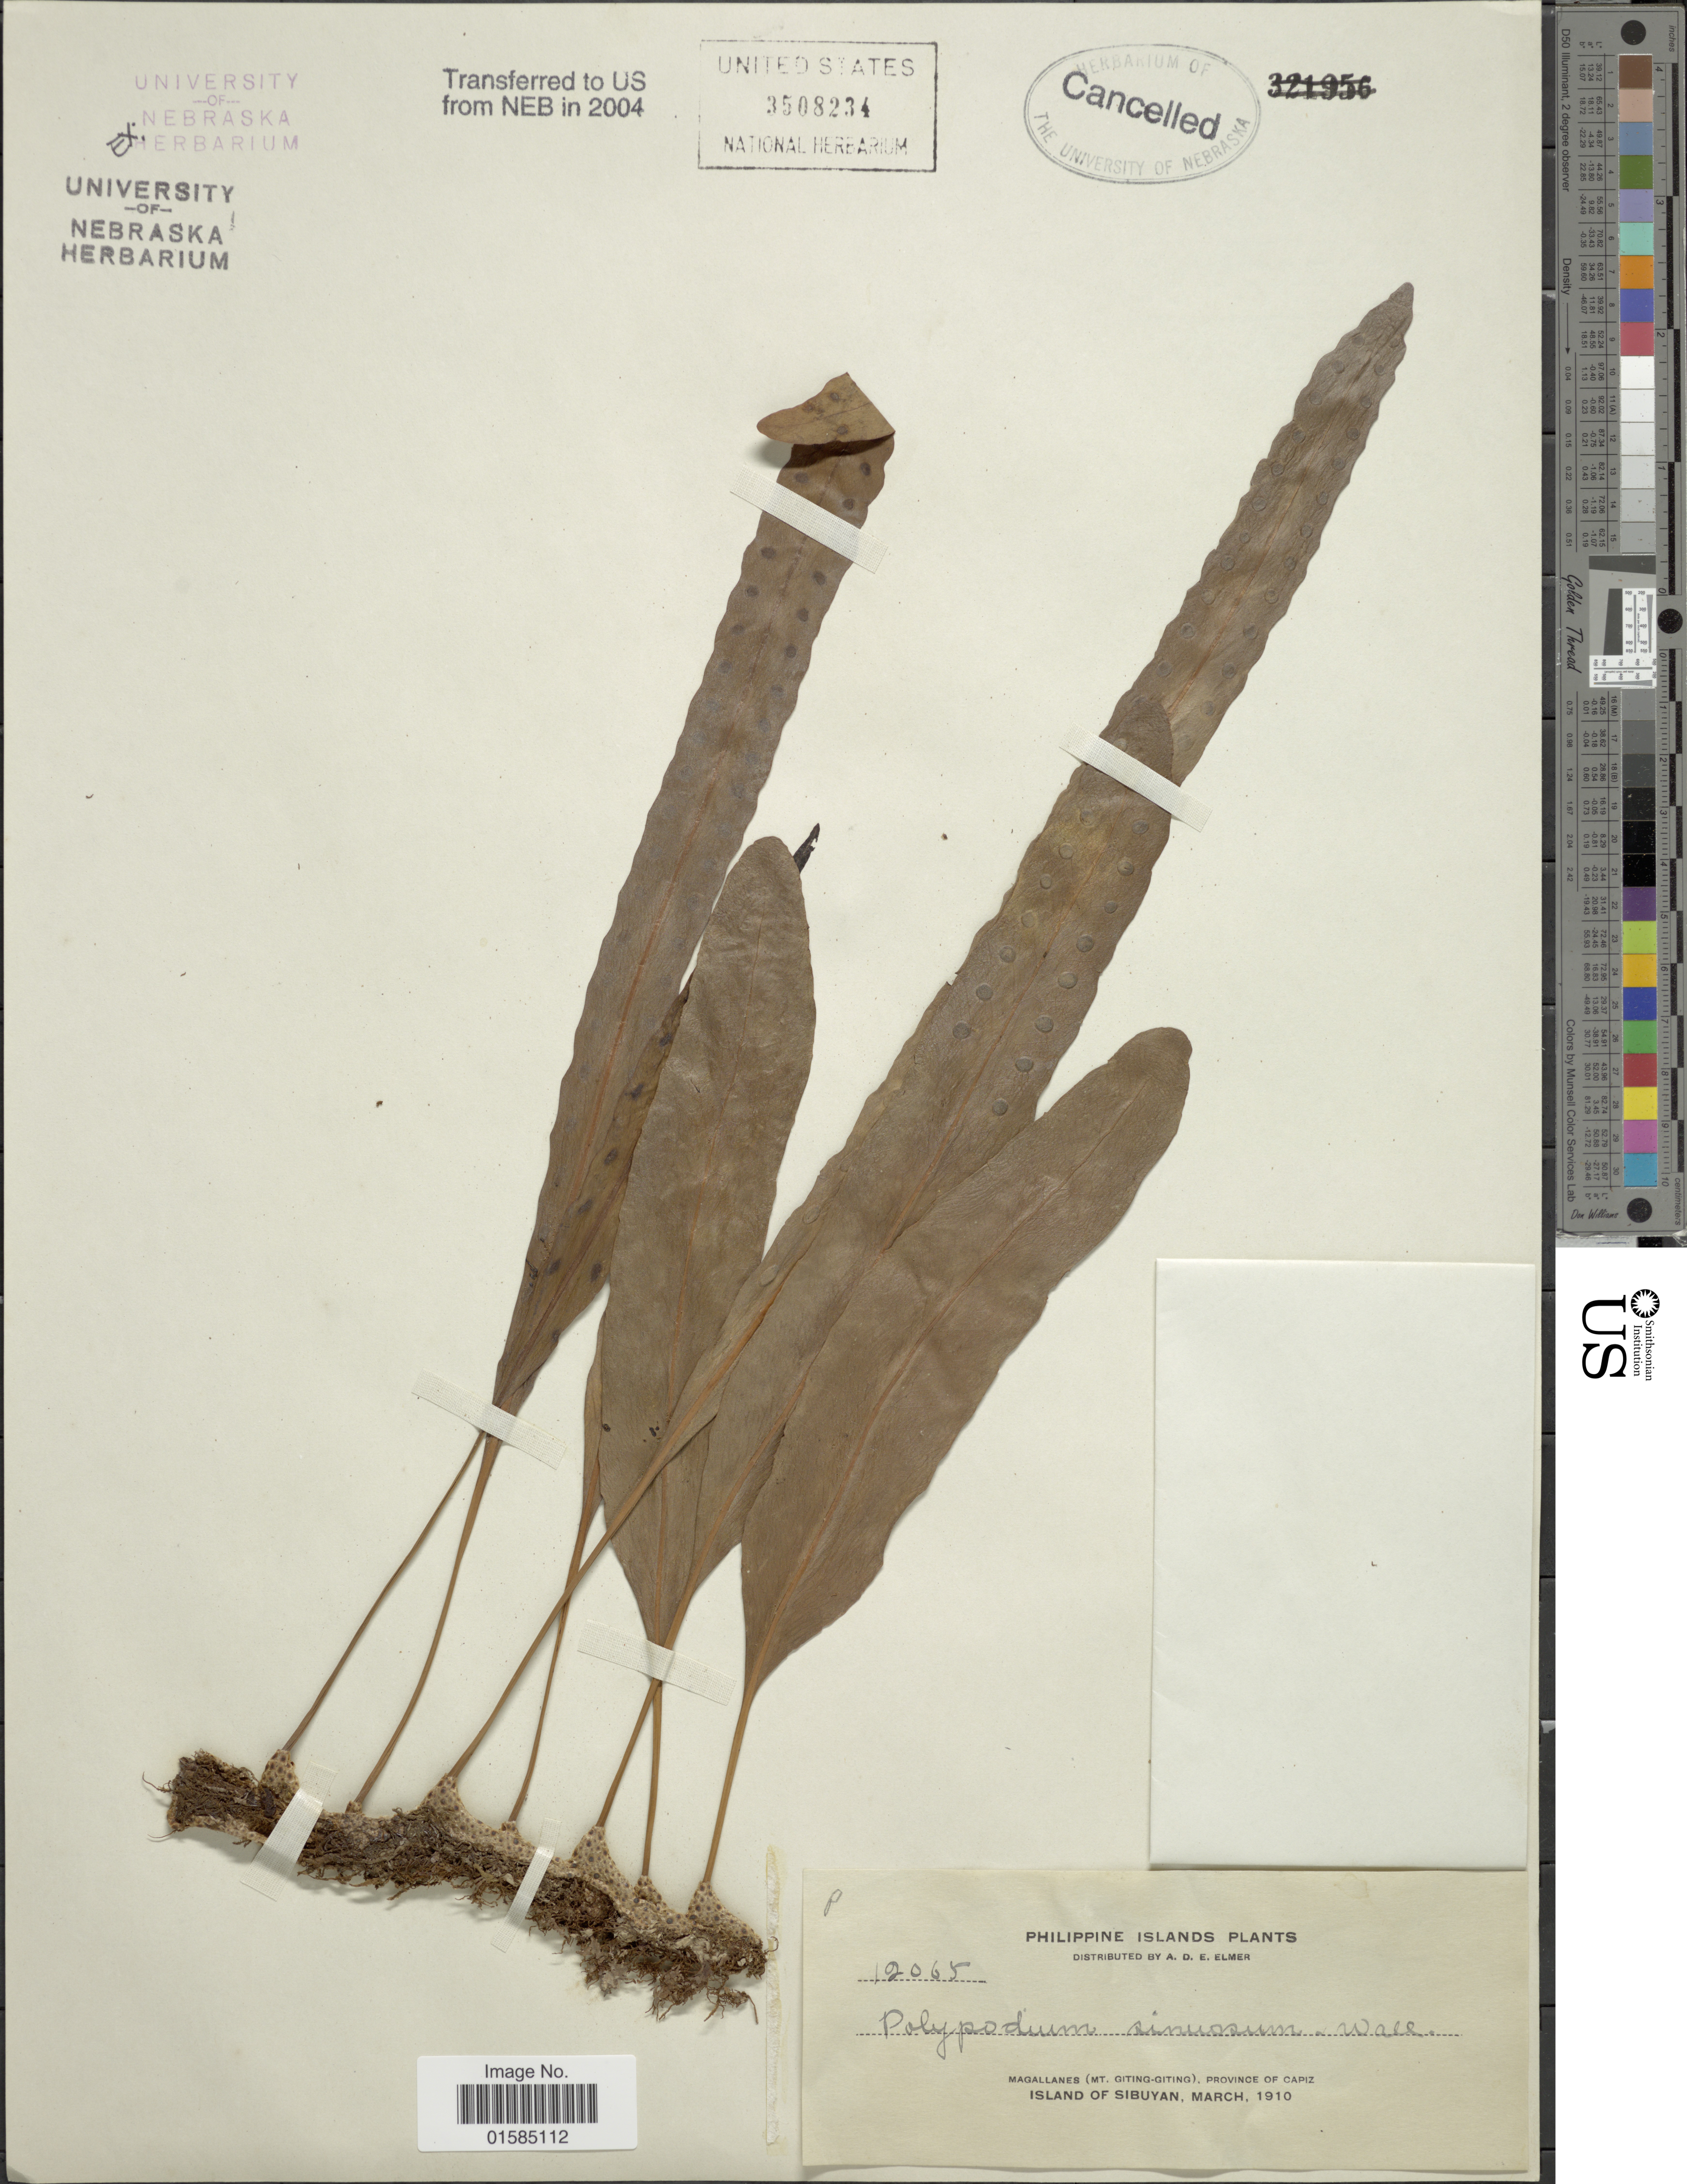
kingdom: Plantae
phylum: Tracheophyta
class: Polypodiopsida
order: Polypodiales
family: Polypodiaceae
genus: Lecanopteris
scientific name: Lecanopteris sinuosa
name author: (Wall. ex Hook.) Copel.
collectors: A. D. E. Elmer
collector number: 12065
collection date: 1910-03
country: Philippines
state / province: Western Visayas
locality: Philippine Islands, Magallanes ( Mt. Giting- Giting), Province of Capiz, Island of Sibuyan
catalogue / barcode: US 3508234